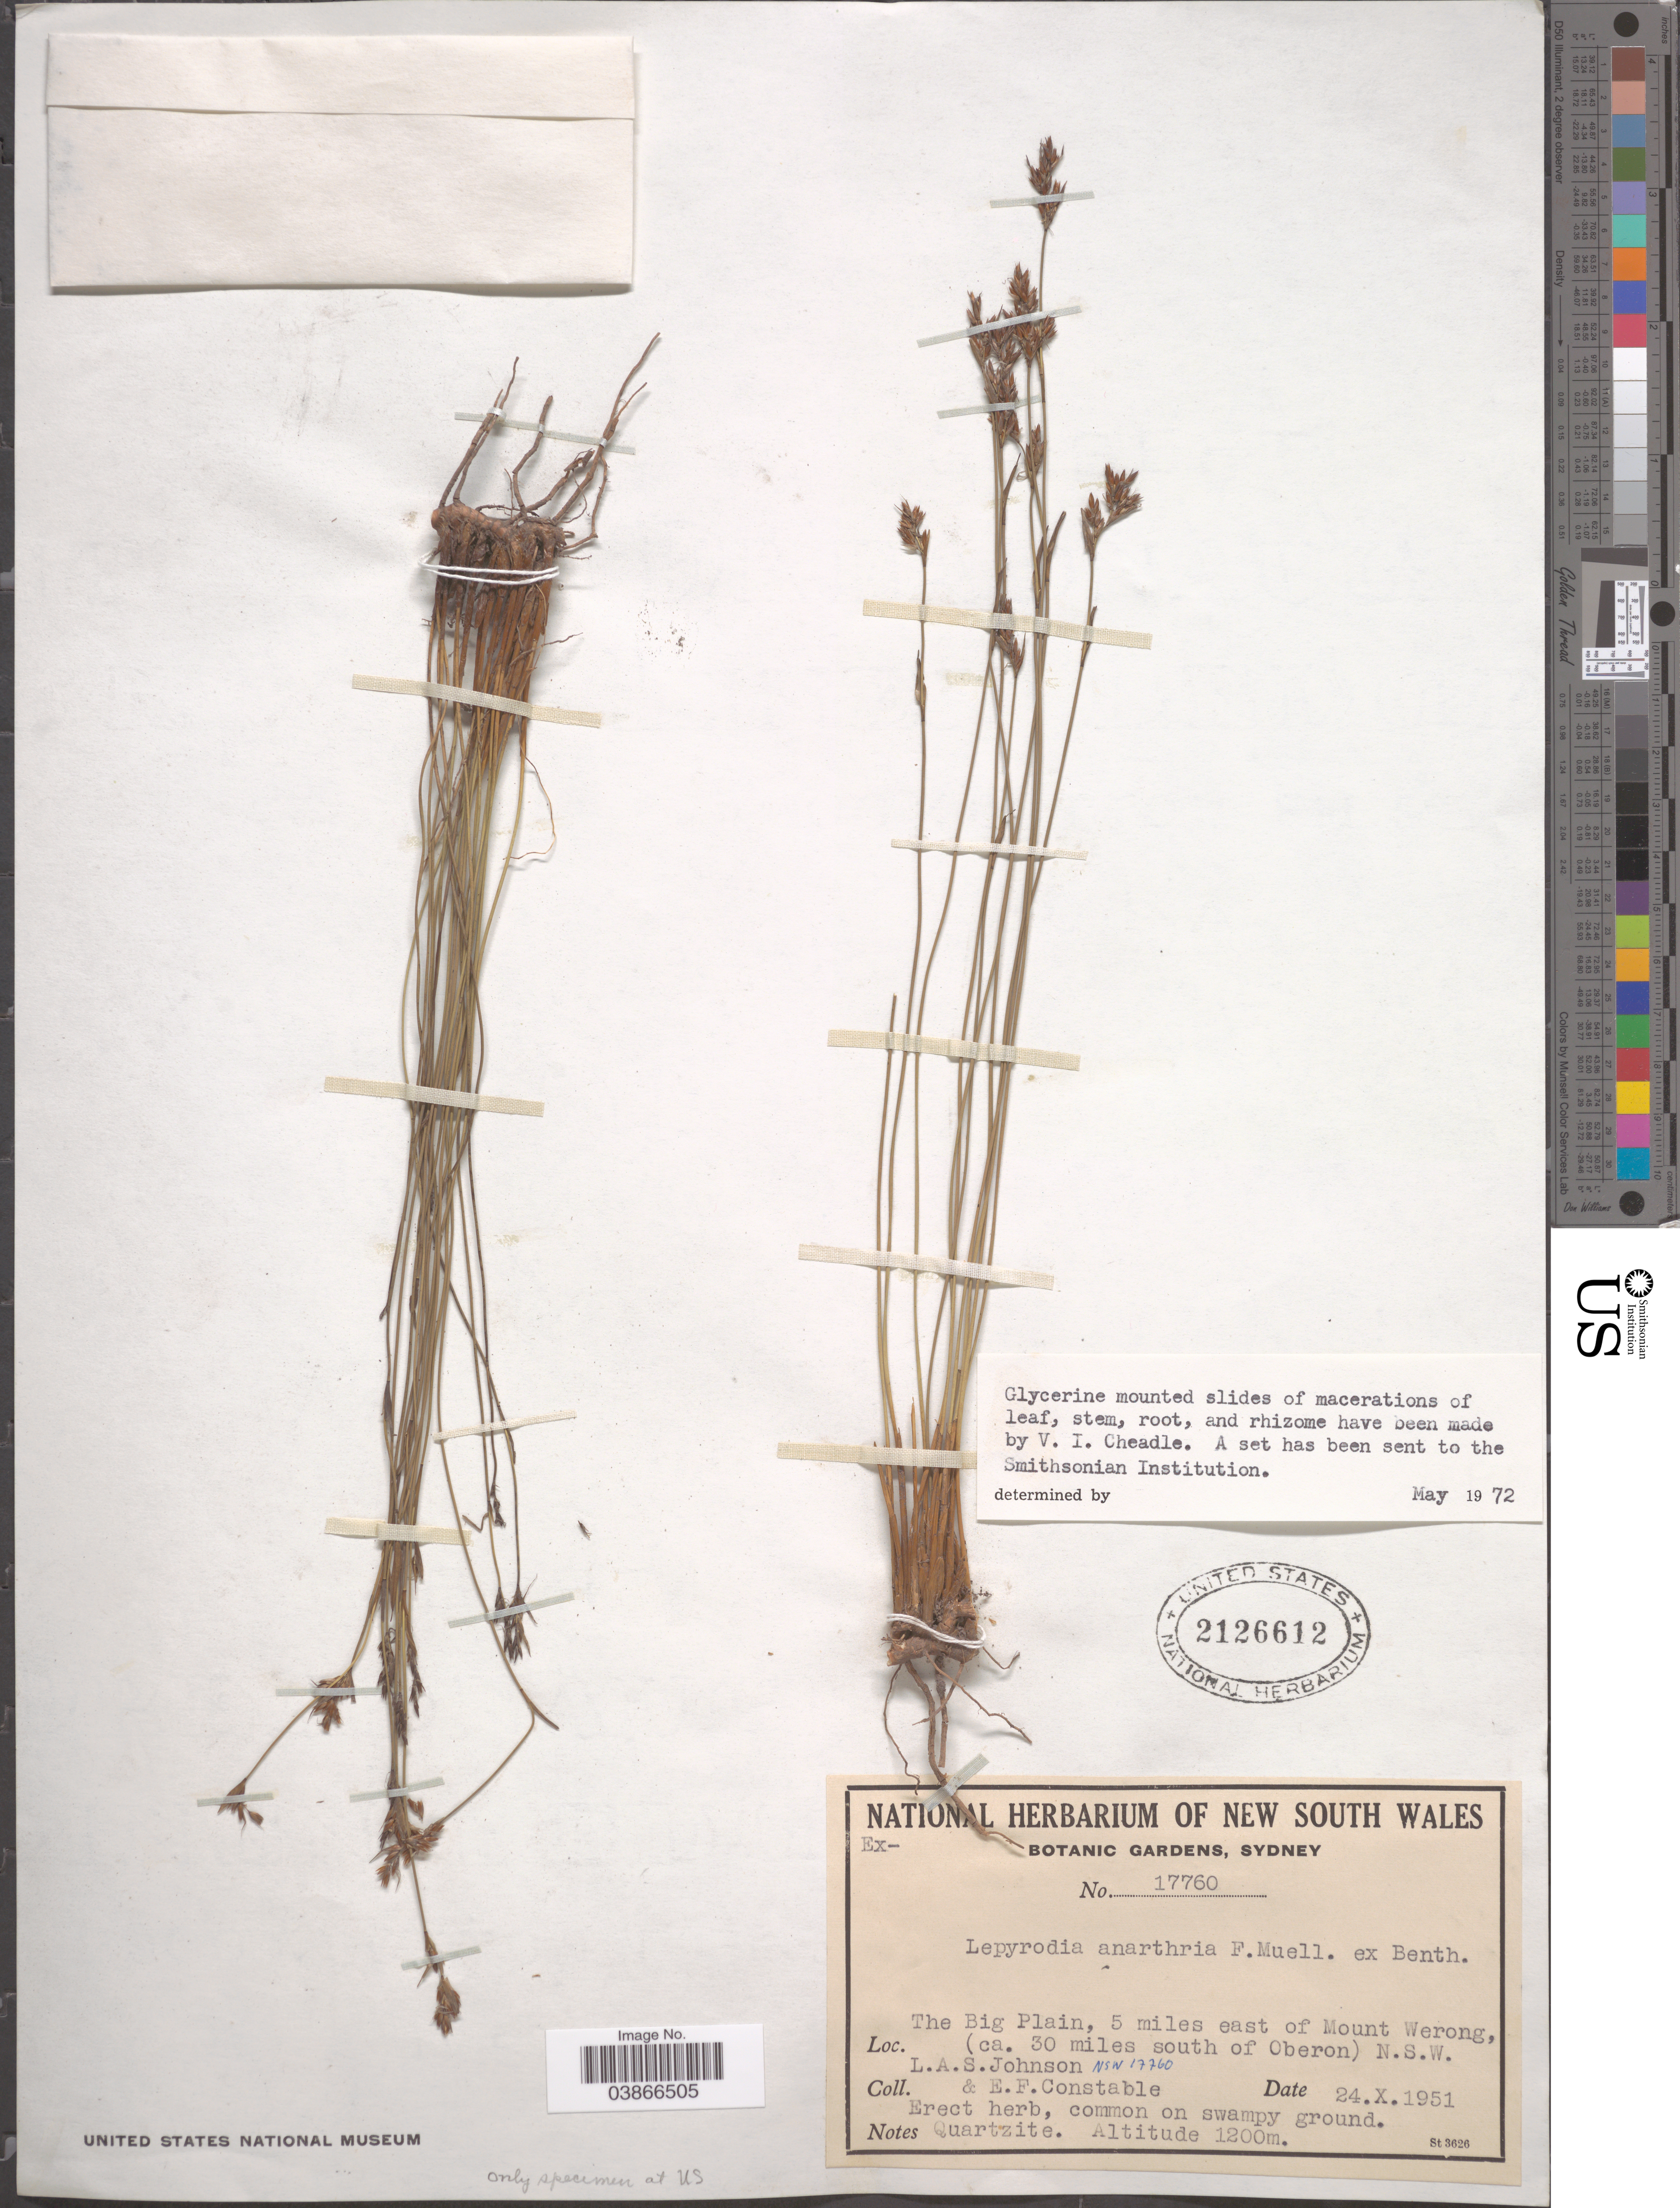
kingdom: Plantae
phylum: Tracheophyta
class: Liliopsida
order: Poales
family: Restionaceae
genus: Lepyrodia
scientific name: Lepyrodia anarthria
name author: F. Muell.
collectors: L. A. S. Johnson & E. F. Constable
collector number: NSW 17760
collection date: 1951-10-24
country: Australia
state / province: New South Wales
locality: The Big Plain, 5 miles east of Mount Werong (ca. 30 miles south of Oberon).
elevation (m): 1200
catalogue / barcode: US 2126612